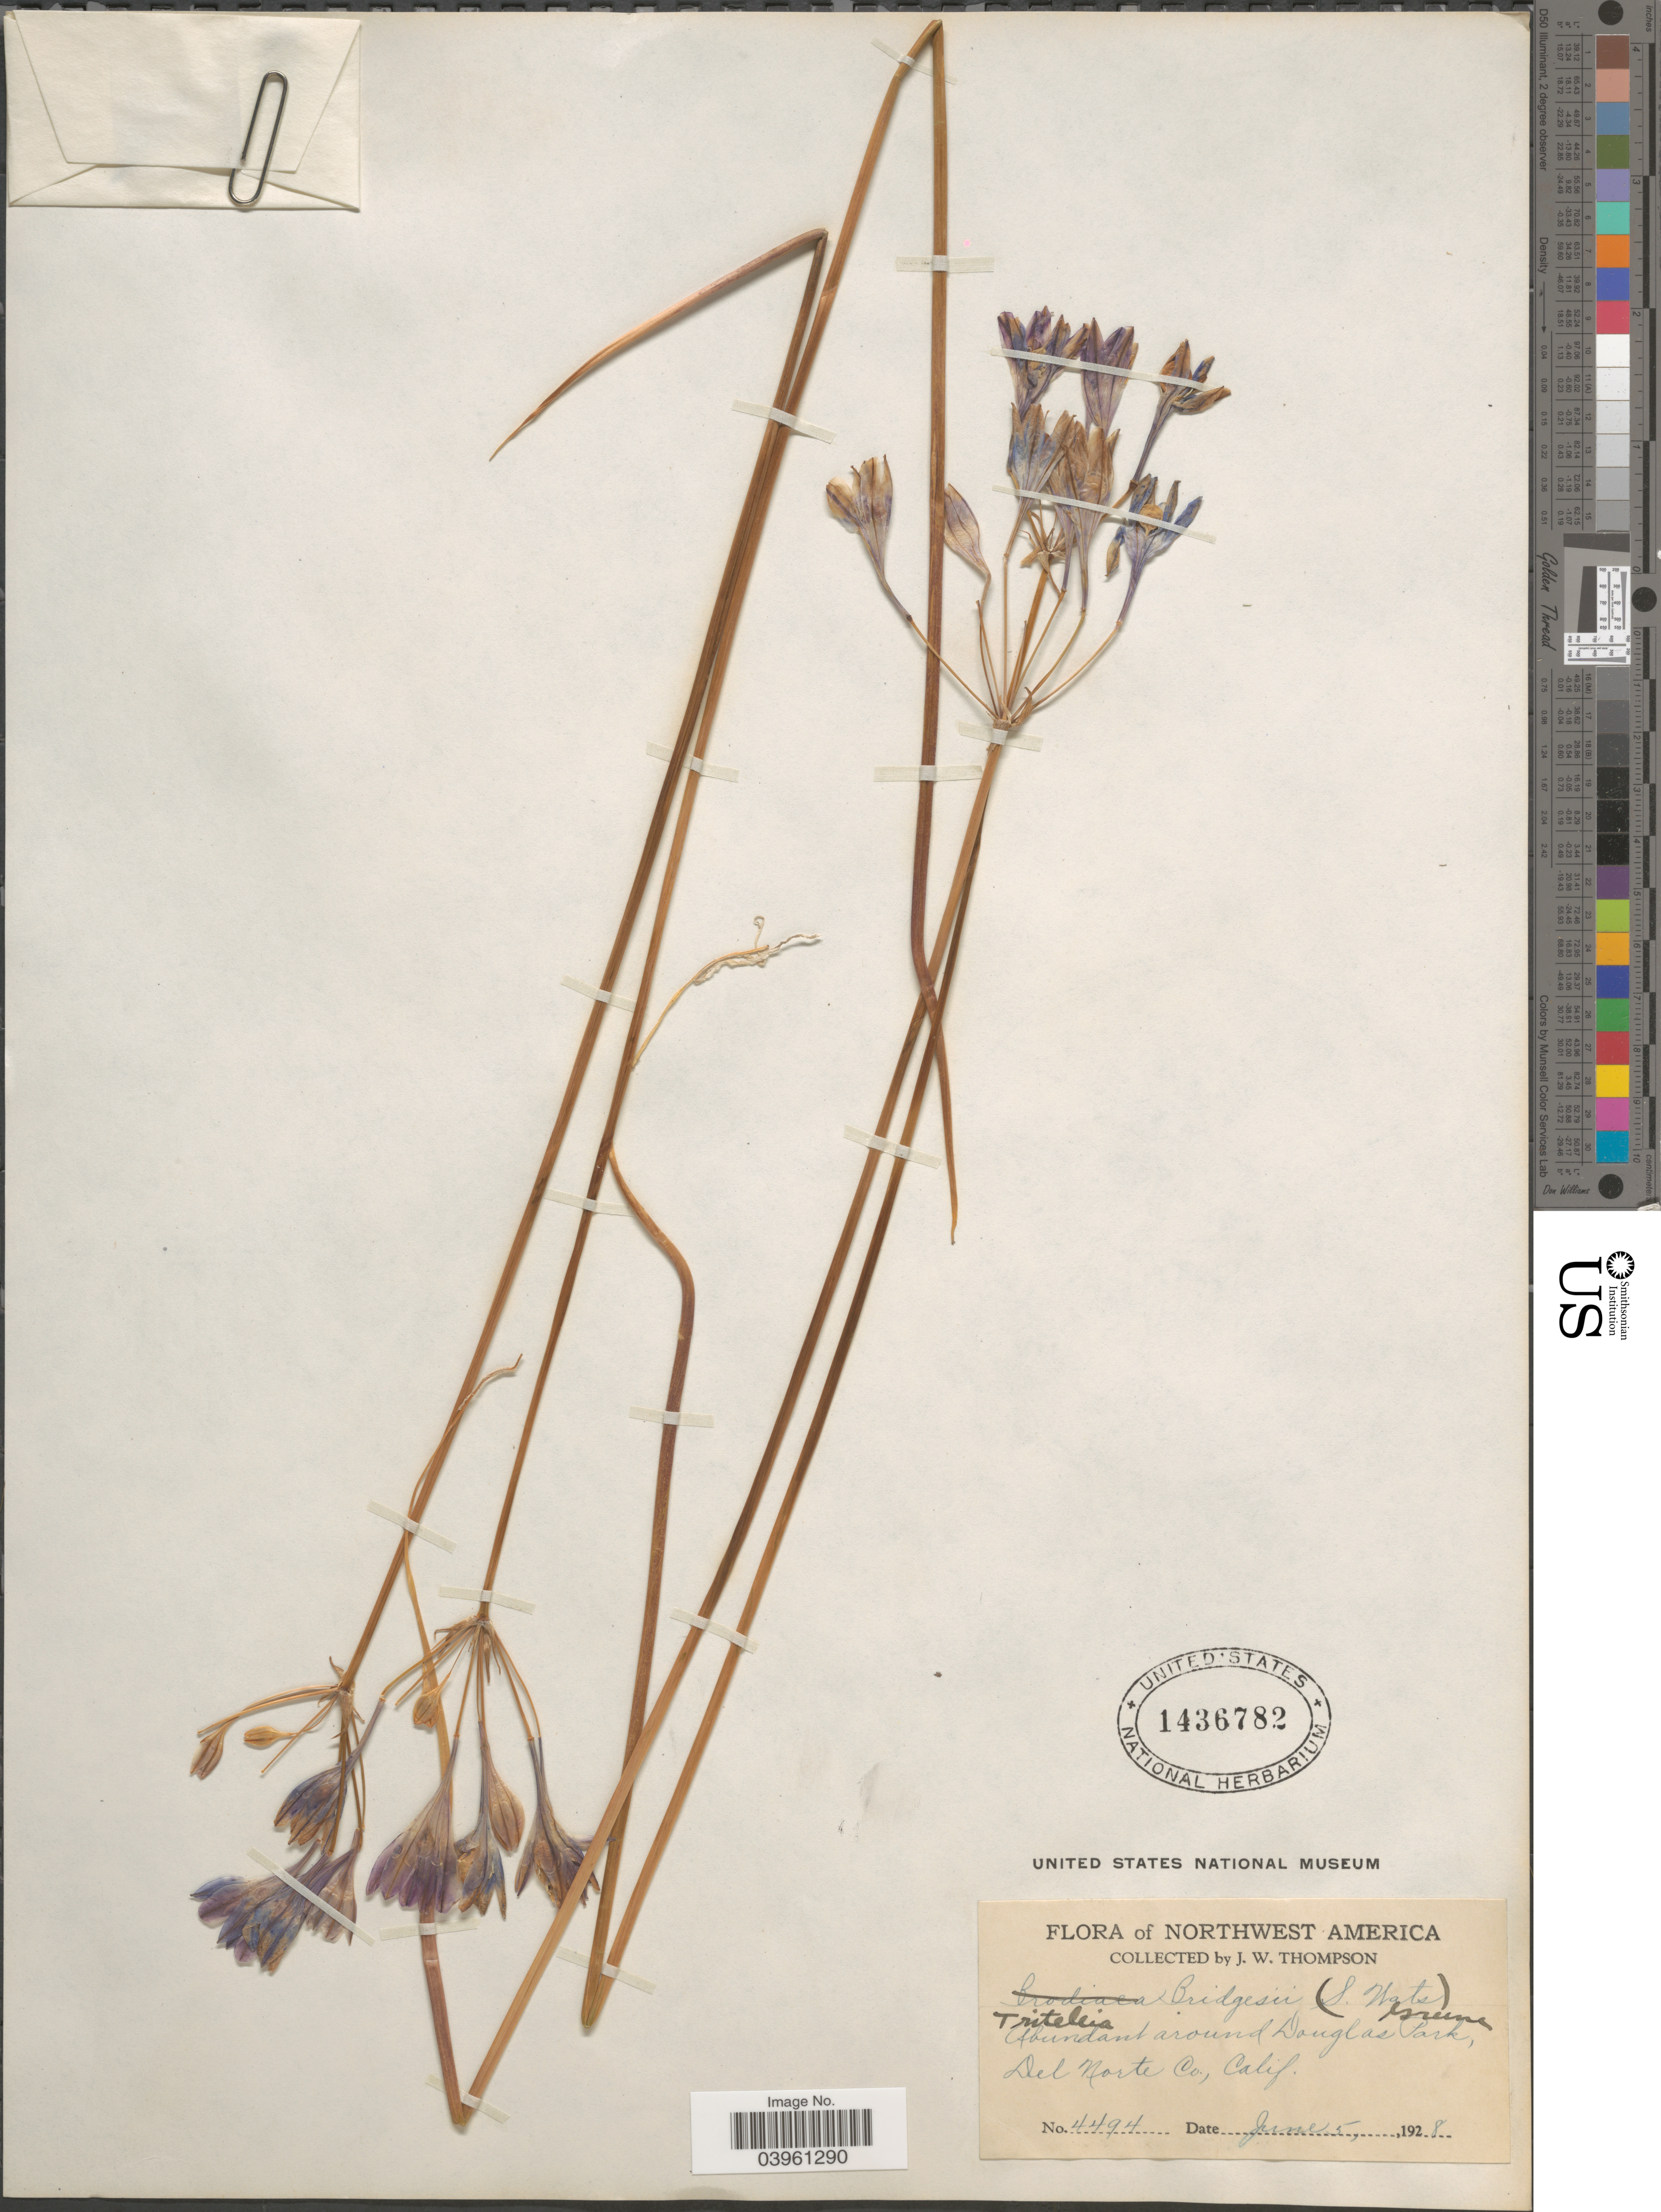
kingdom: Plantae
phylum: Tracheophyta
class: Liliopsida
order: Asparagales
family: Asparagaceae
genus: Triteleia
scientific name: Triteleia bridgesii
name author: (S. Watson) Greene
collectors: J. Thompson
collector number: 4494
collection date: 1928-06-05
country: United States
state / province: California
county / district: Del Norte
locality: Northwest America. Around Douglas Park, Del Norte Co.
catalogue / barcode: US 1436782